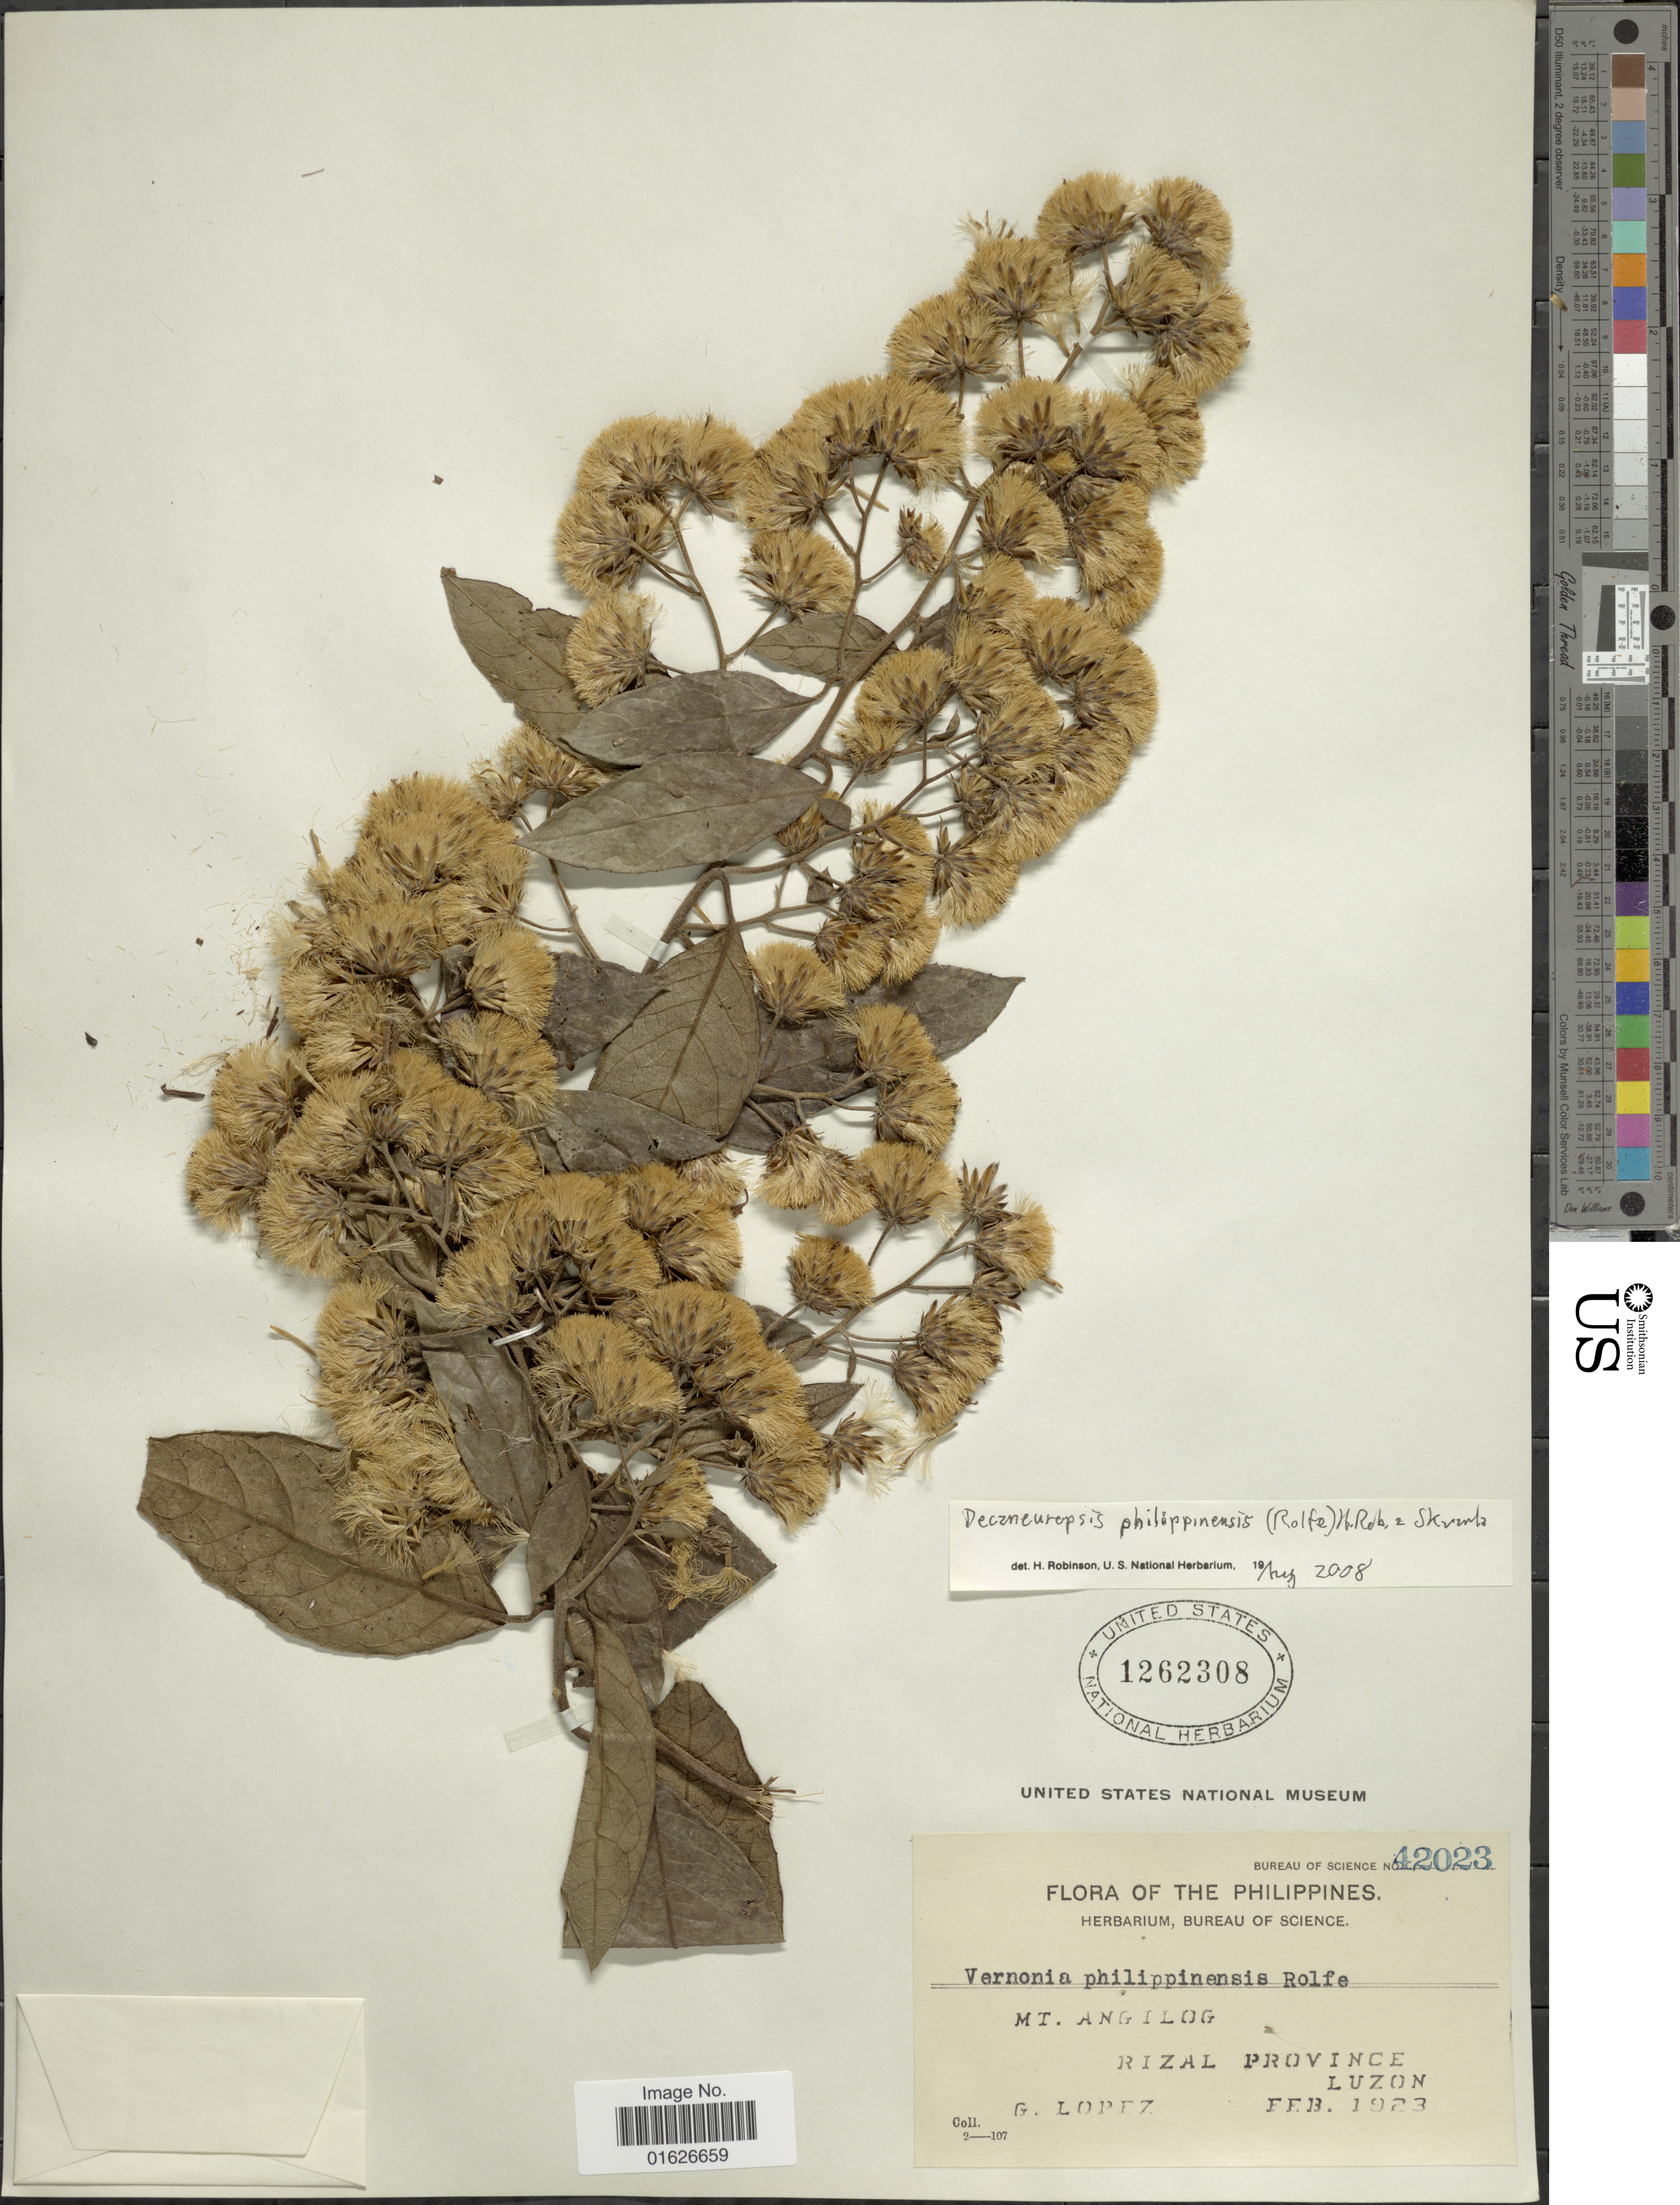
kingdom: Plantae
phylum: Tracheophyta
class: Magnoliopsida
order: Asterales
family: Asteraceae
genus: Decaneuropsis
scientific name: Decaneuropsis philippinensis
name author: (Rolfe) H. Rob. & Skvarla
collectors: G. Lopéz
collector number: Bureau of Science 42023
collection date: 1923-02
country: Philippines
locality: Mt. Angilog, Rizal Province, Luzon.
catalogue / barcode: US 1262308